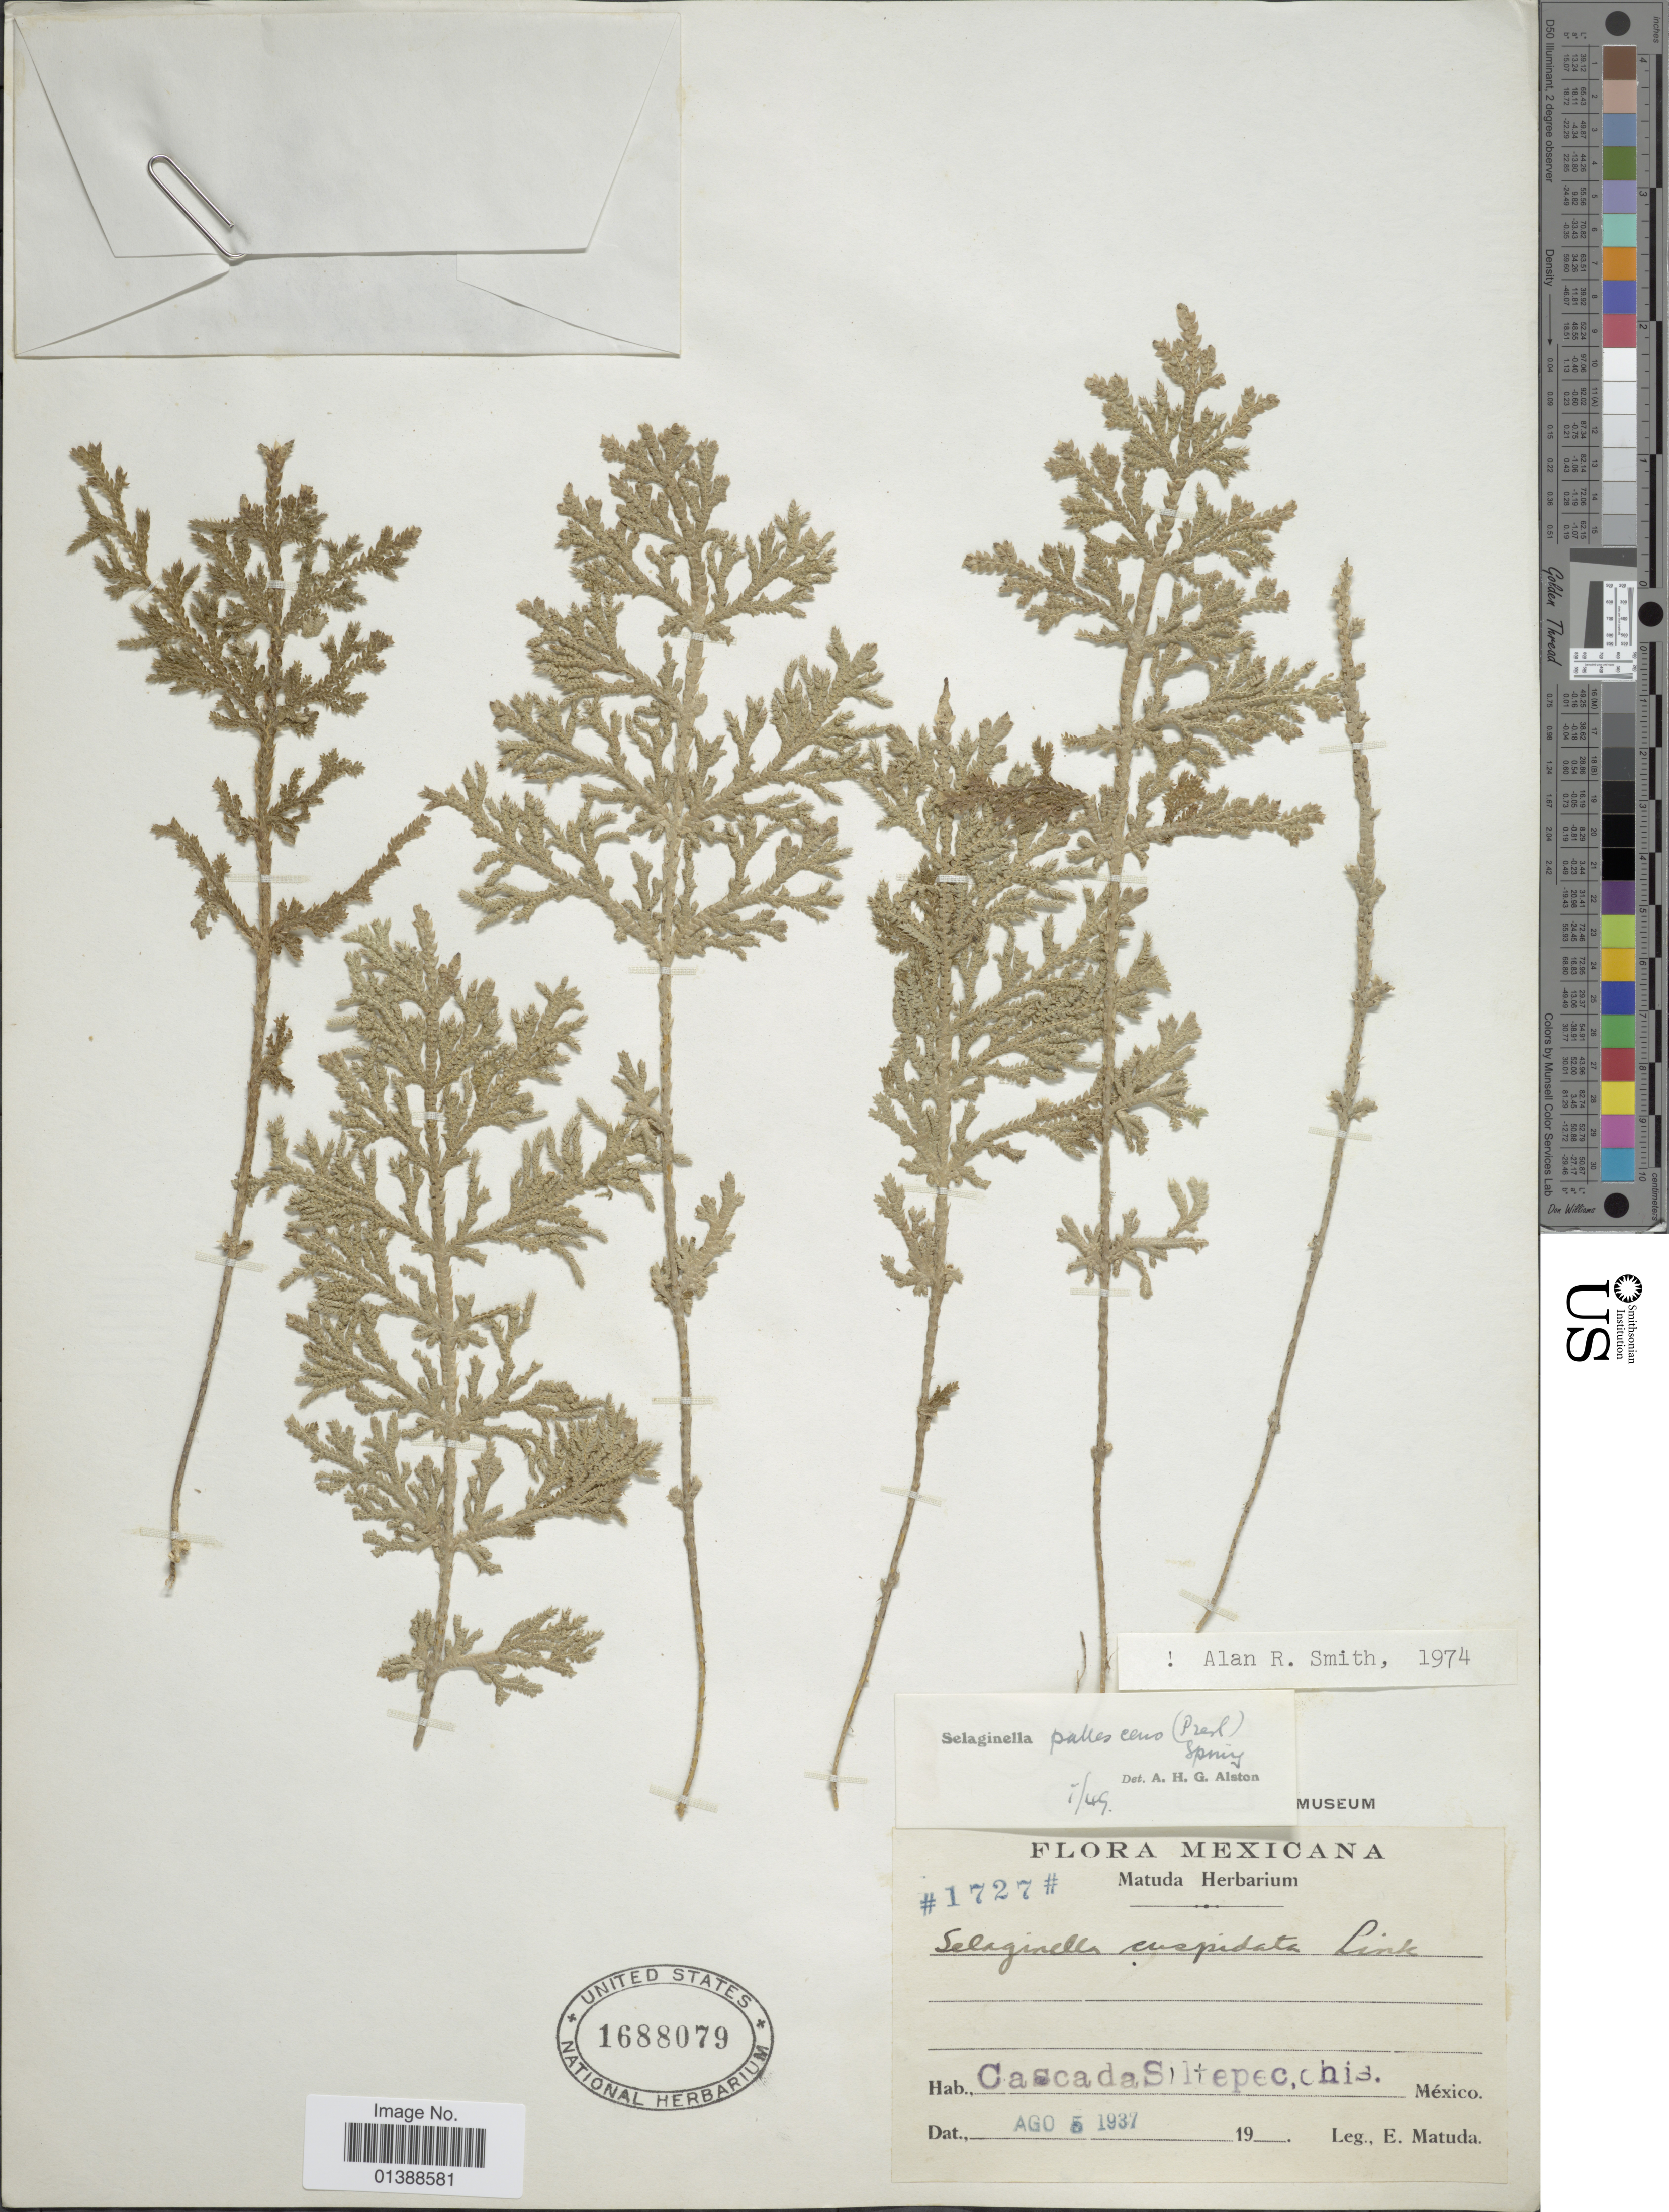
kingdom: Plantae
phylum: Tracheophyta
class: Lycopodiopsida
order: Selaginellales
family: Selaginellaceae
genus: Selaginella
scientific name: Selaginella pallescens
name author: (C. Presl) Spring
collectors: E. Matuda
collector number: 1727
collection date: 1937-08-05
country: Mexico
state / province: Chiapas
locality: Cascada,Siltepec, Chis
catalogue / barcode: US 1688079